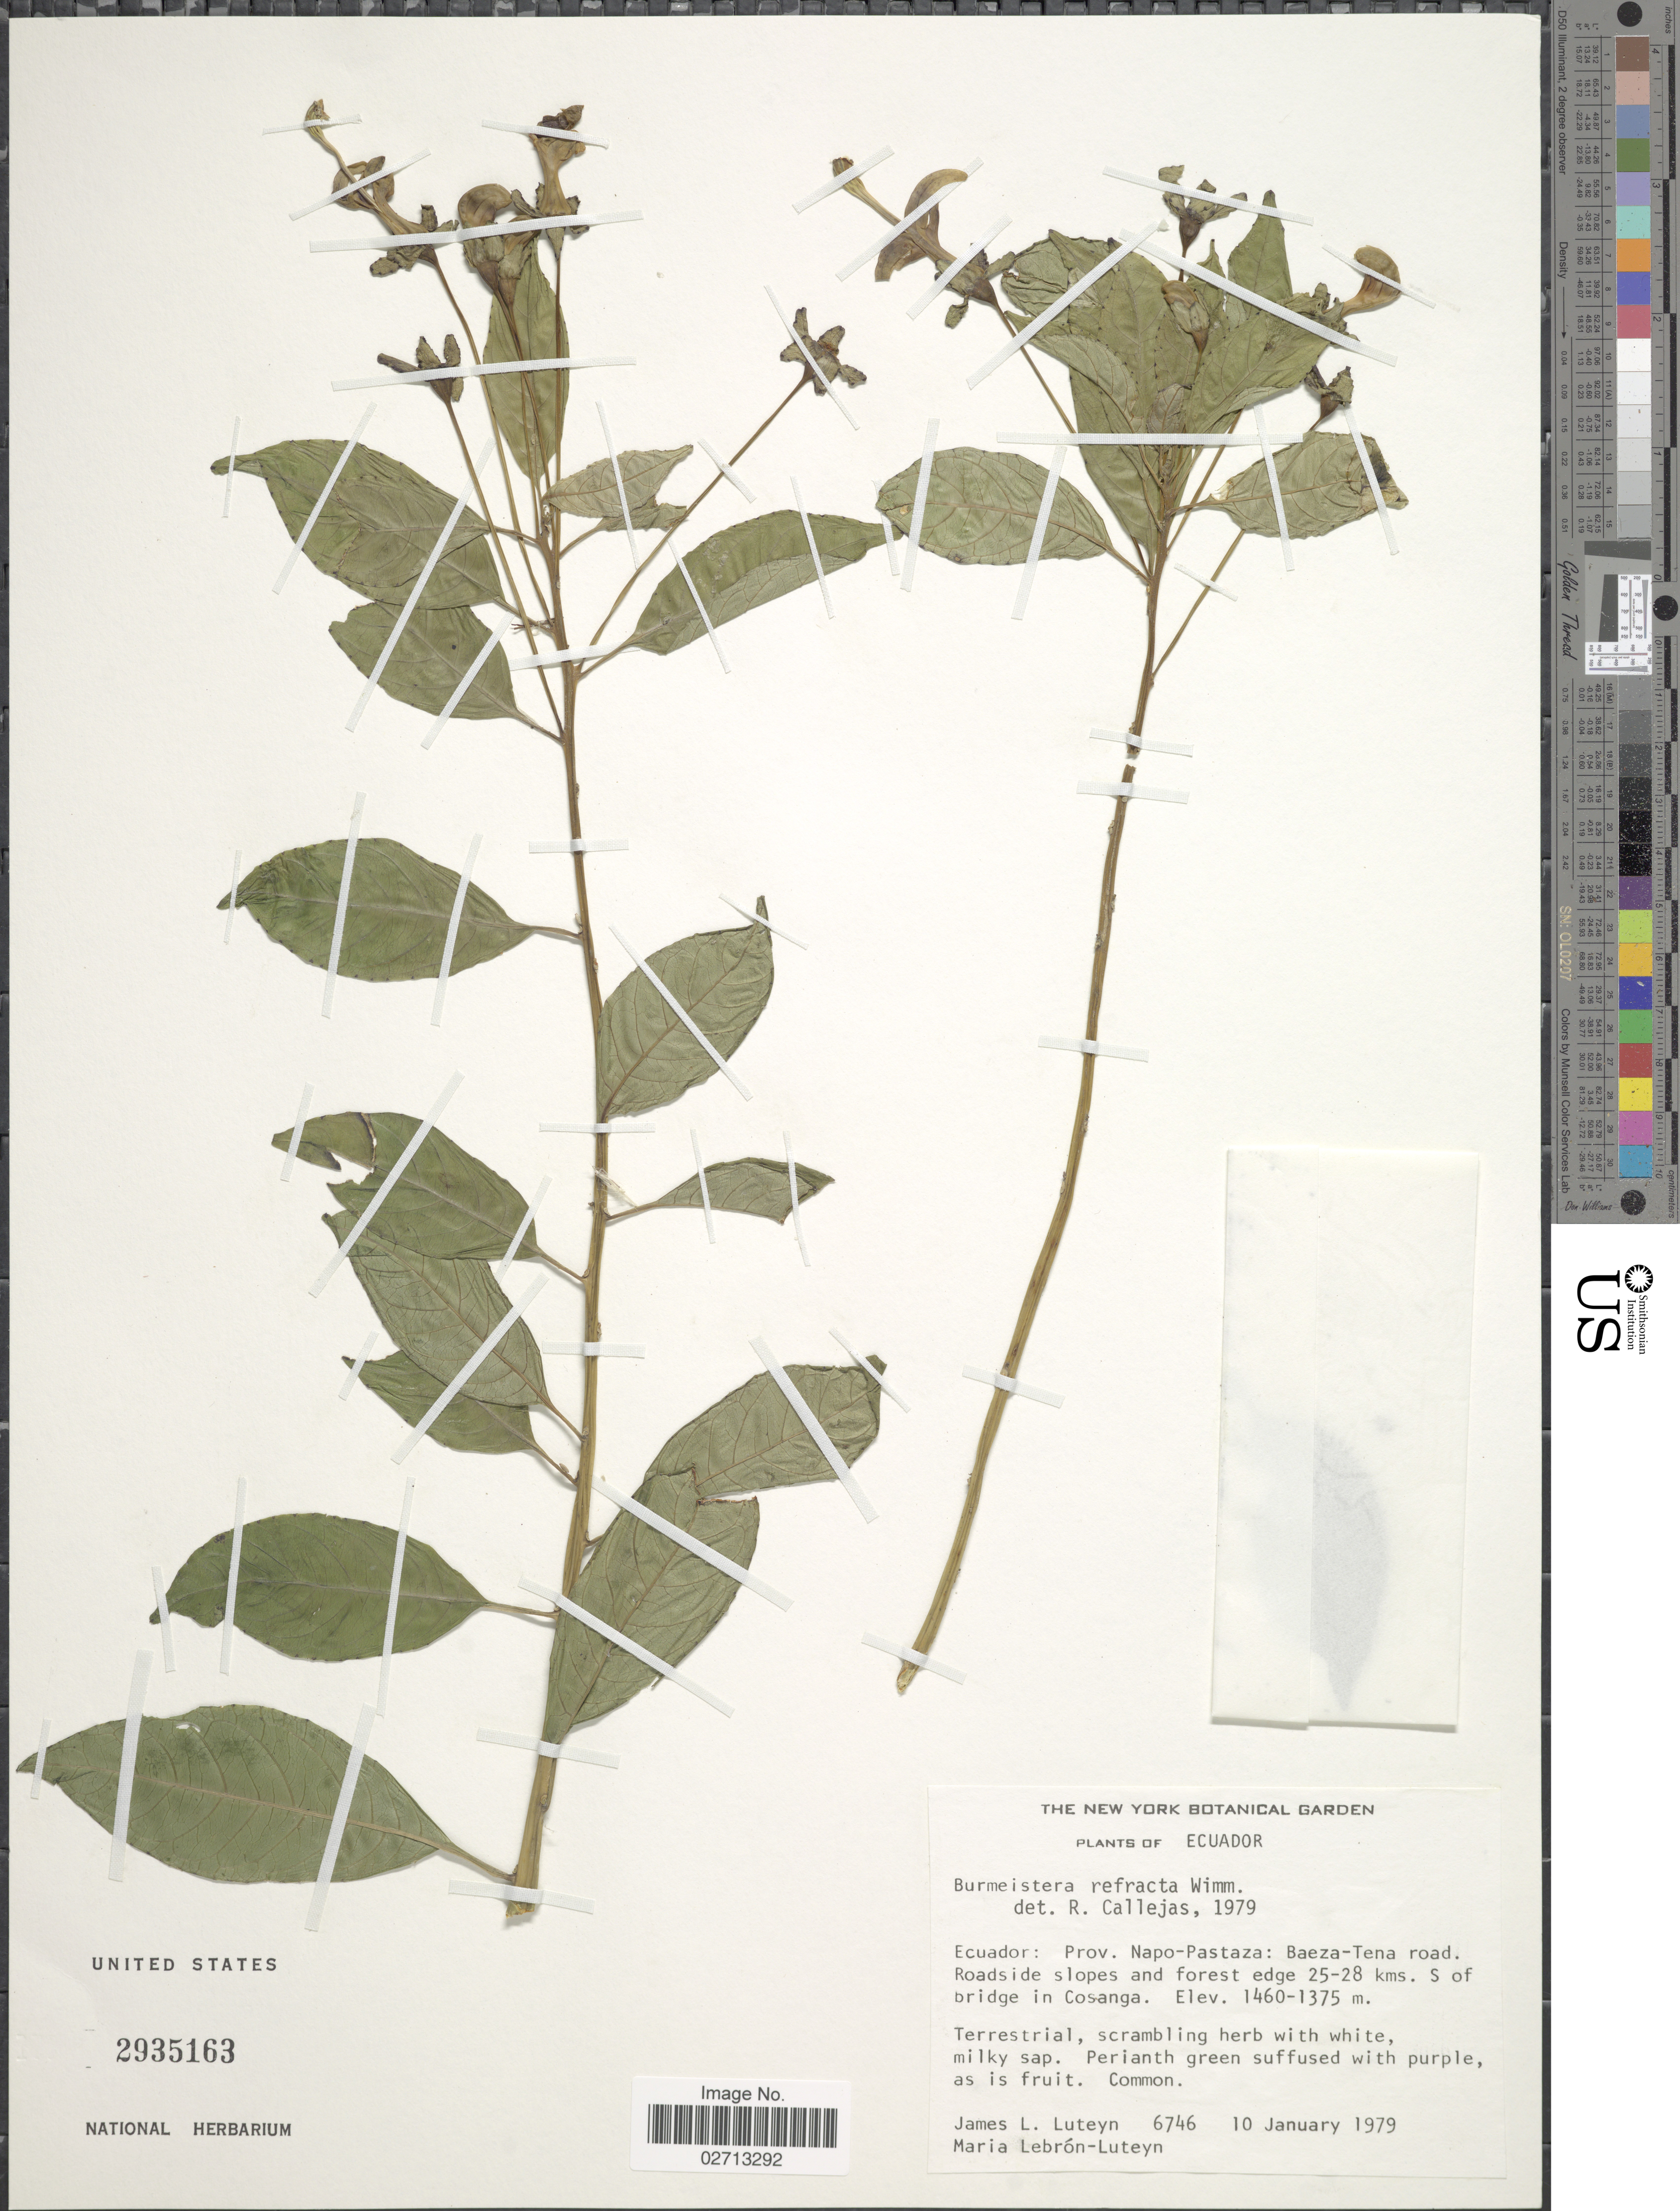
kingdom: Plantae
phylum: Tracheophyta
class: Magnoliopsida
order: Asterales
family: Campanulaceae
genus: Burmeistera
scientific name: Burmeistera refracta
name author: E. Wimm.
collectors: J. L. Luteyn & M. L. Lebrón-Luteyn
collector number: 6746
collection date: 1979-01-10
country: Ecuador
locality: Prov. Napo-Pastaza: Baeza-Tena road. Roadside slopes and forest edge 25-28 kms. S of bridge in Cosanga.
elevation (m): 1375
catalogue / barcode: US 2935163